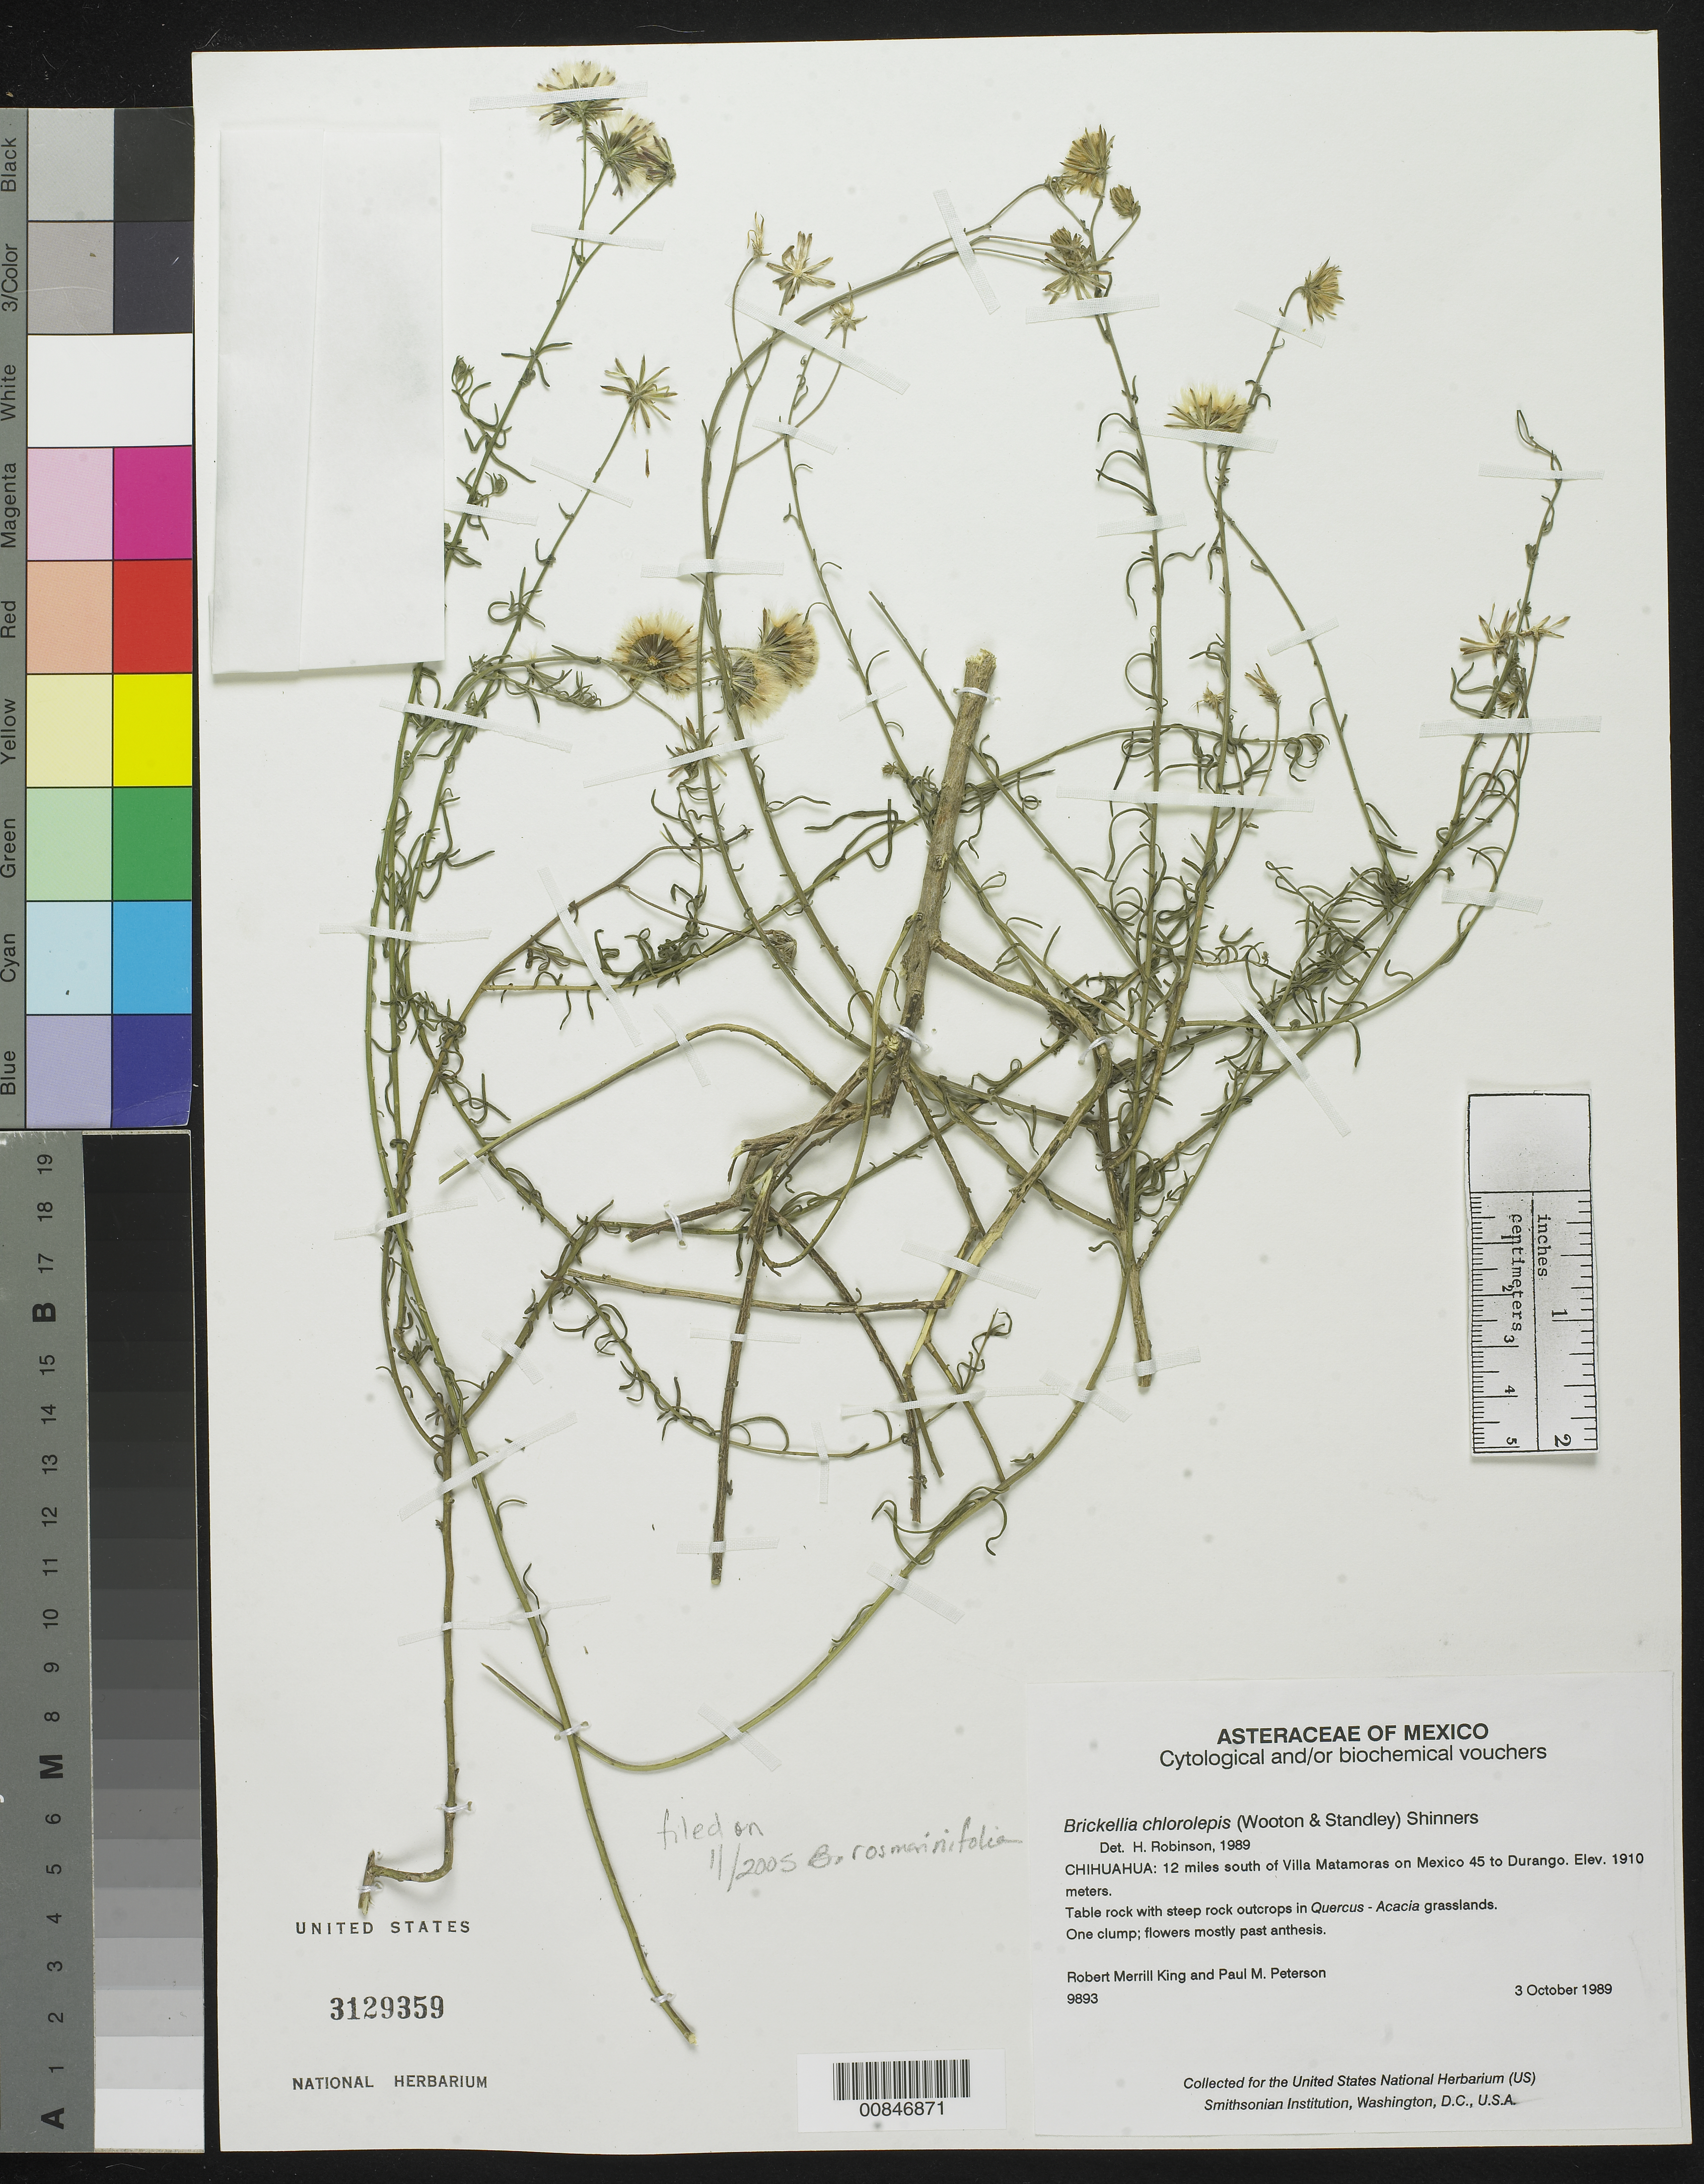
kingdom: Plantae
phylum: Tracheophyta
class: Magnoliopsida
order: Asterales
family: Asteraceae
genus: Brickellia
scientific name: Brickellia rosmarinifolia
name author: (Vent.) W.A. Weber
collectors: R. M. King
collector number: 9893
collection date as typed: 03 Oct 1989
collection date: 1989-10-03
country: Mexico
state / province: Chihuahua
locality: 12 miles south of Villa Matamoros on Mexico 45 to Durango.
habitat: Table rock with steep rock outcrops in Quercus-Acacia grasslands.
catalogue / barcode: US 3129359